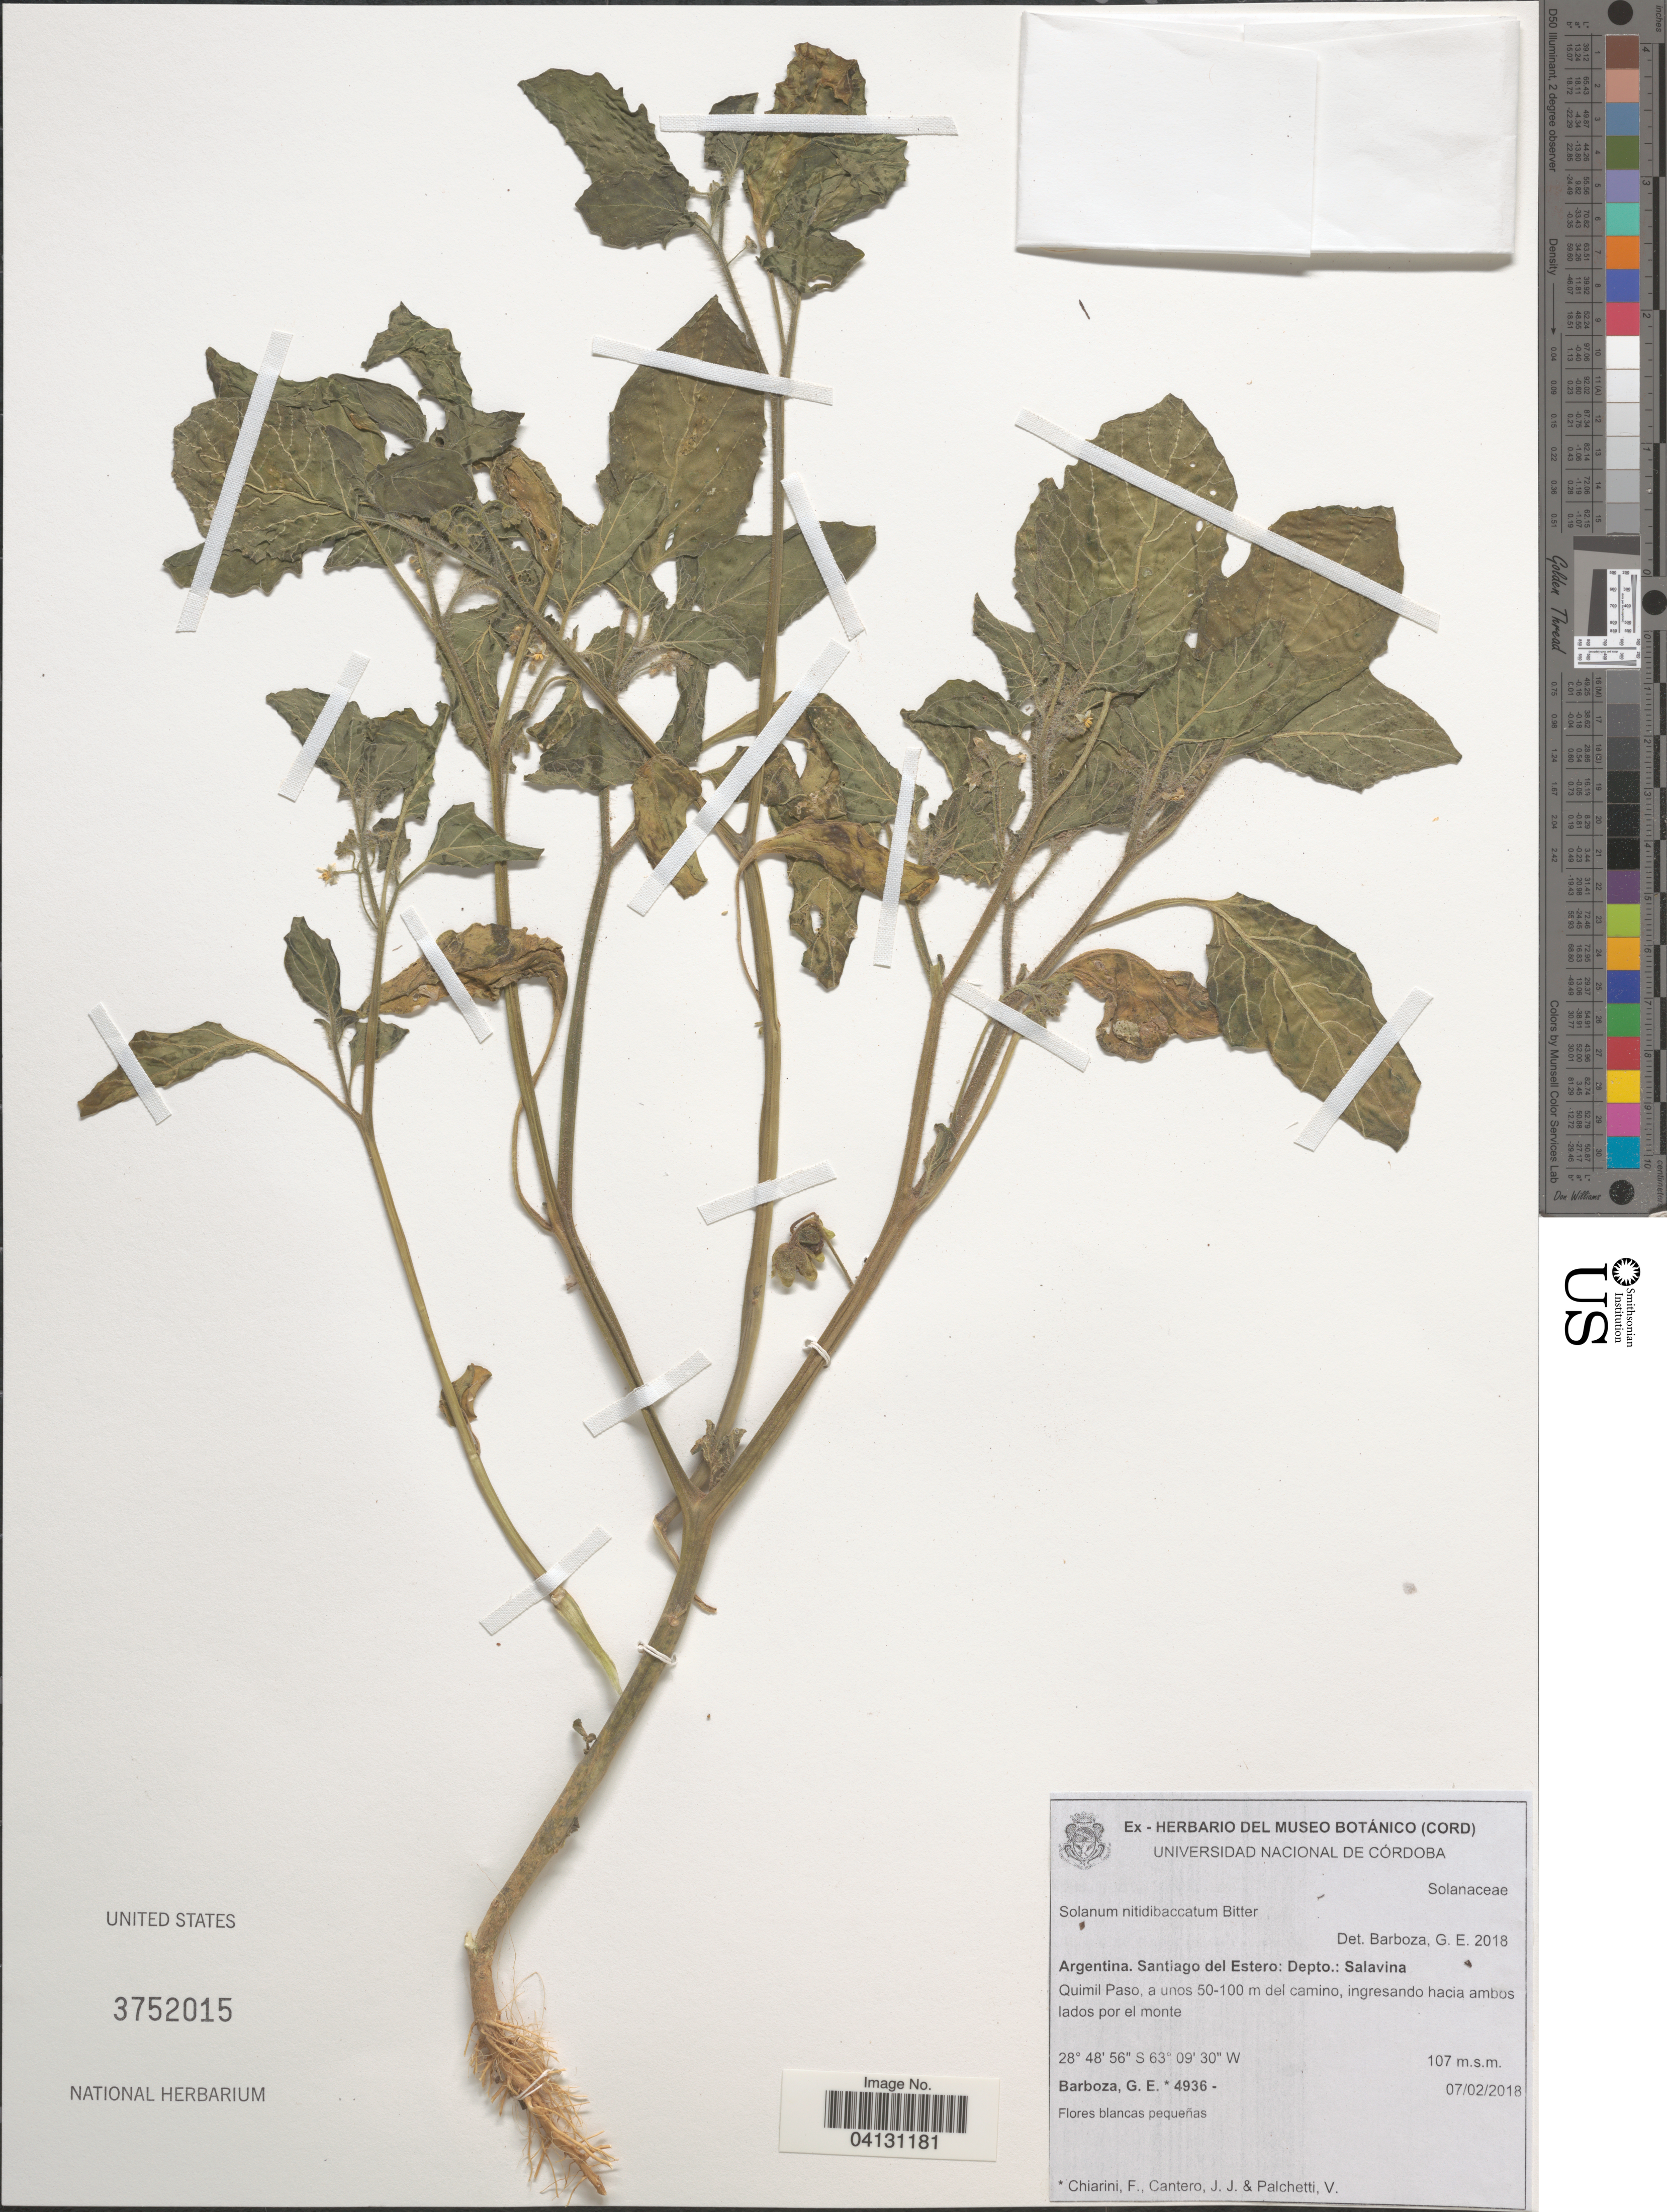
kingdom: Plantae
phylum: Tracheophyta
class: Magnoliopsida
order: Solanales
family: Solanaceae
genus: Solanum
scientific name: Solanum nitidibaccatum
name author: Bitter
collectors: G. E. Barboza, F. E. Chiarini, J. Cantero & V. Palchetti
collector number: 4936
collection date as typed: Transcribed d/m/y: 7/2/2018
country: Argentina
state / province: Santiago del Estero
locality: Depto.: Salavina. Quimil Paso, a unos 50-100 m del camino, ingresando hacia ambos lados por el monte.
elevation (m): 107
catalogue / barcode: US 3752015